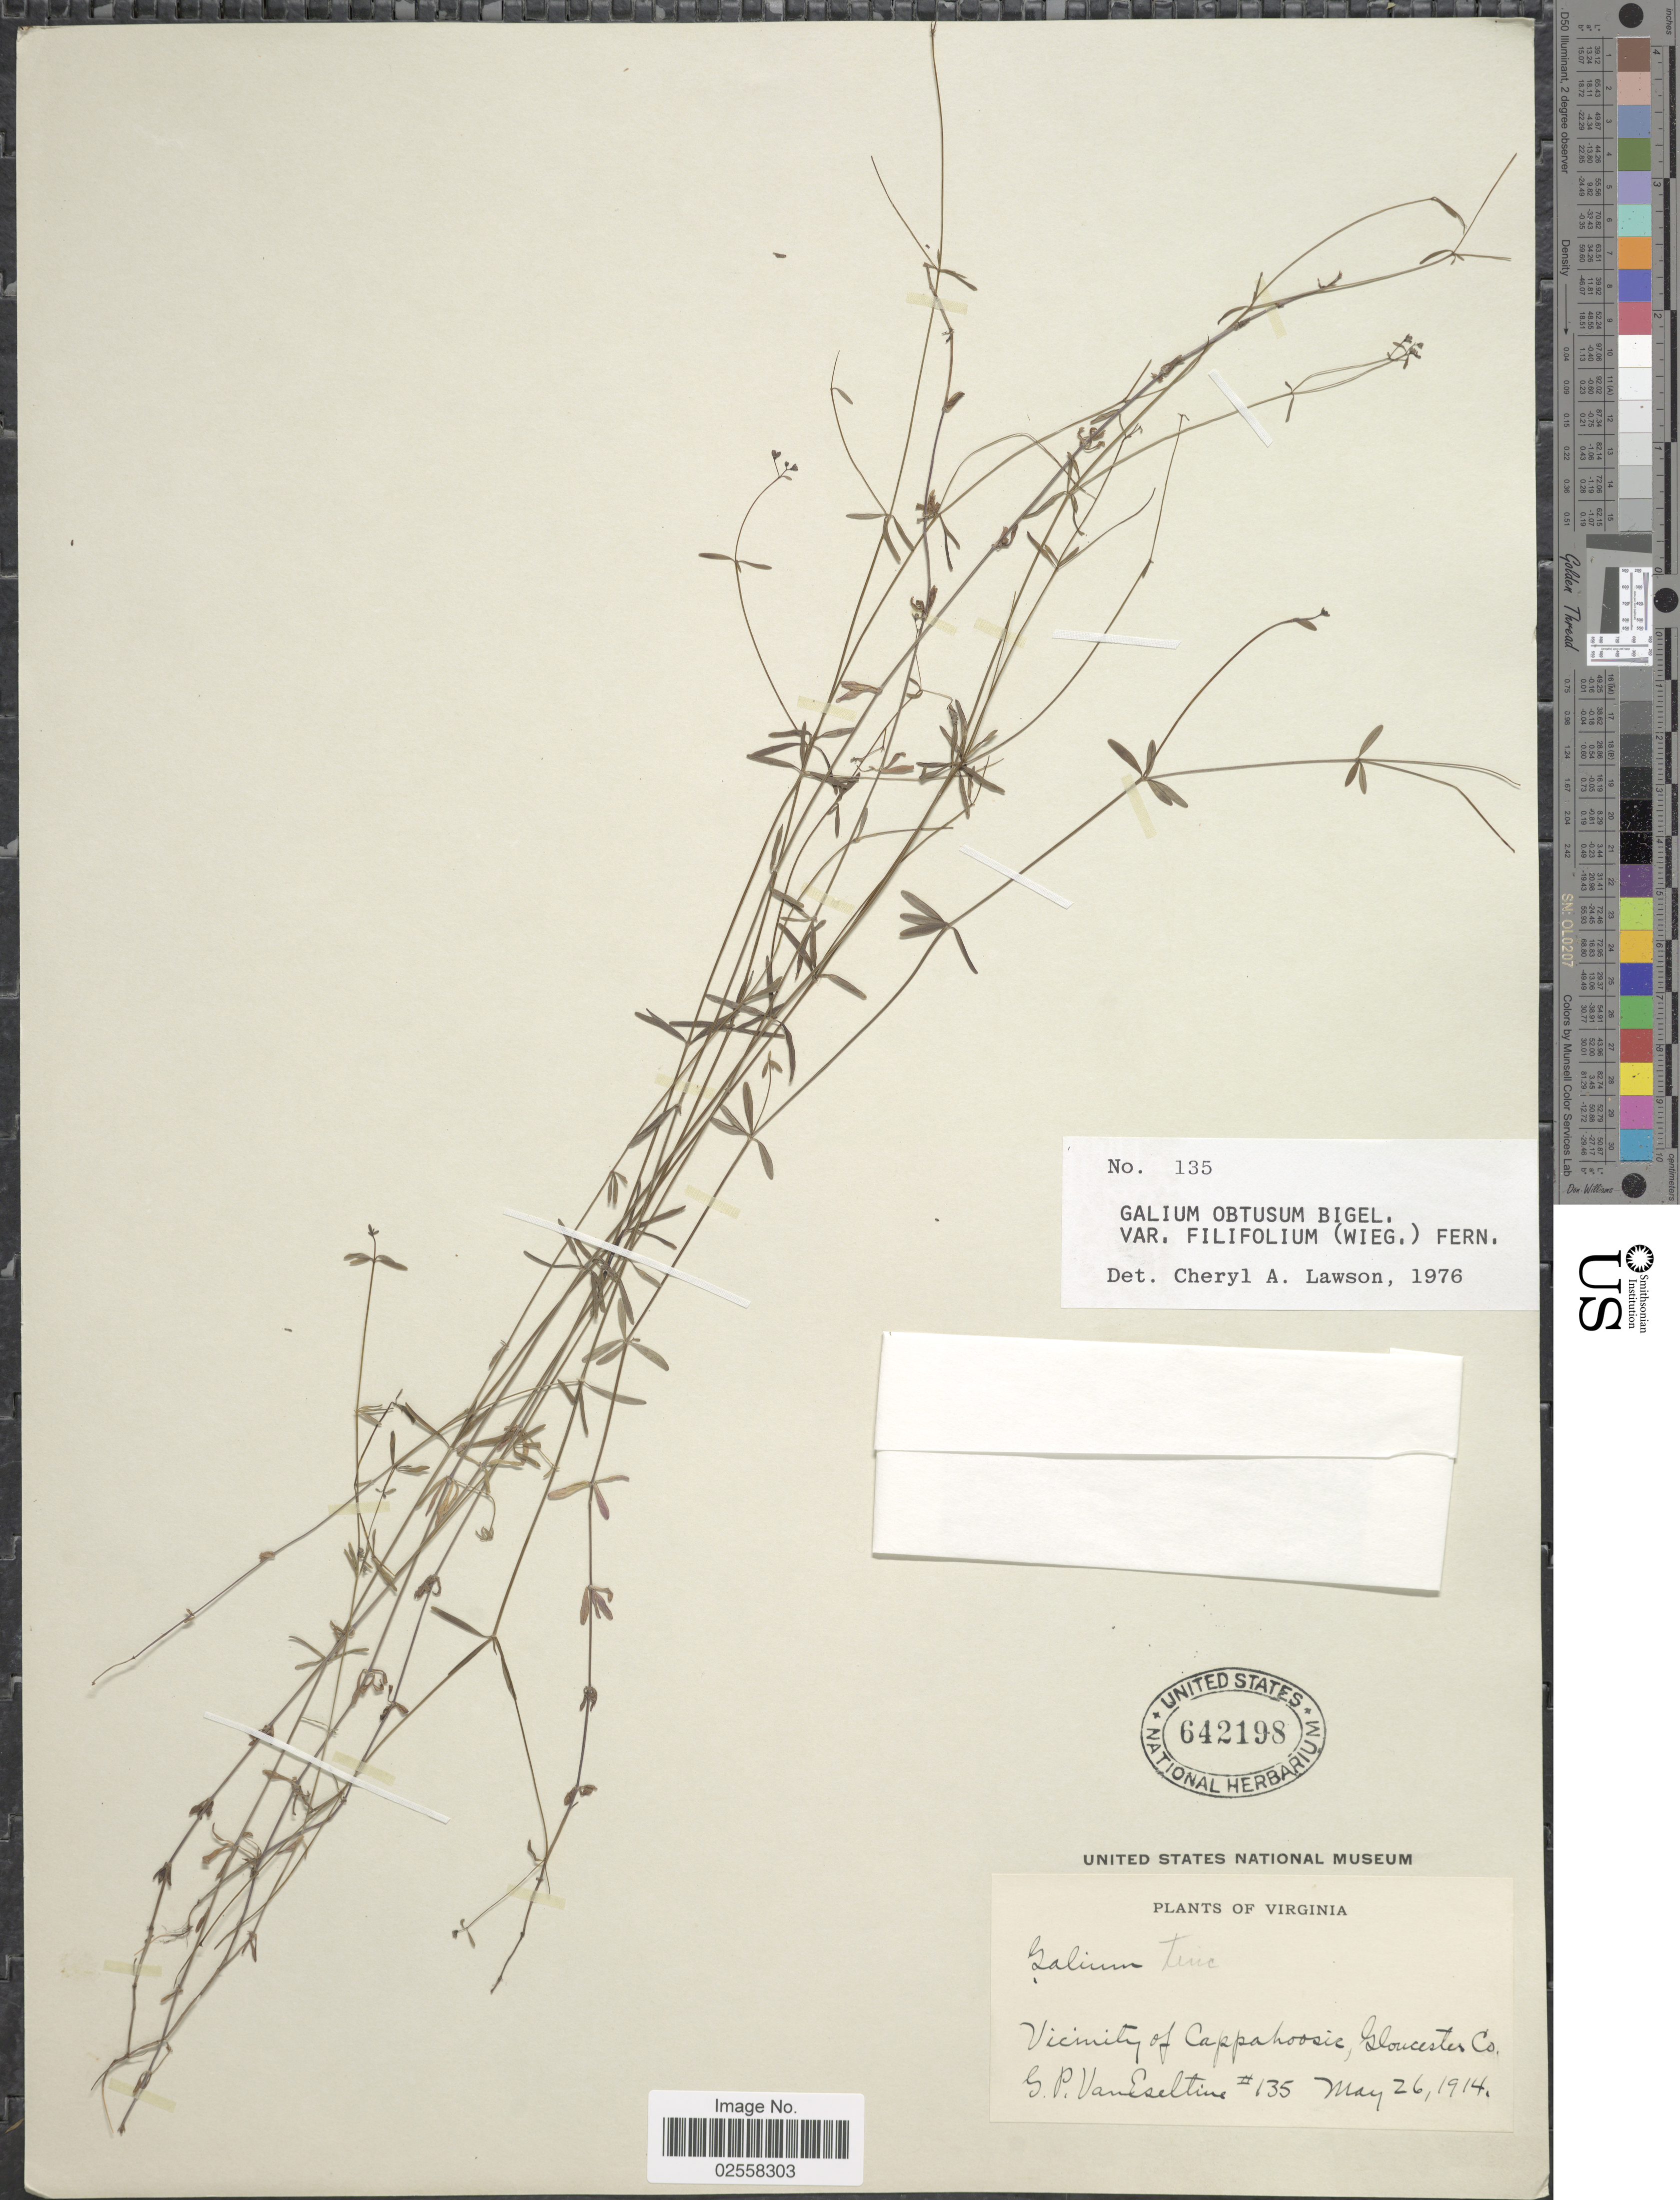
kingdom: Plantae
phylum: Tracheophyta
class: Magnoliopsida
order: Gentianales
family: Rubiaceae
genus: Galium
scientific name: Galium obtusum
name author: Bigelow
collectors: G. P. Van Eseltine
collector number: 135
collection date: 1914-05-26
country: United States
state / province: Virginia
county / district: Gloucester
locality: Vicinity of Cappahoosic, Gloucester Co.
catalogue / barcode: US 642198